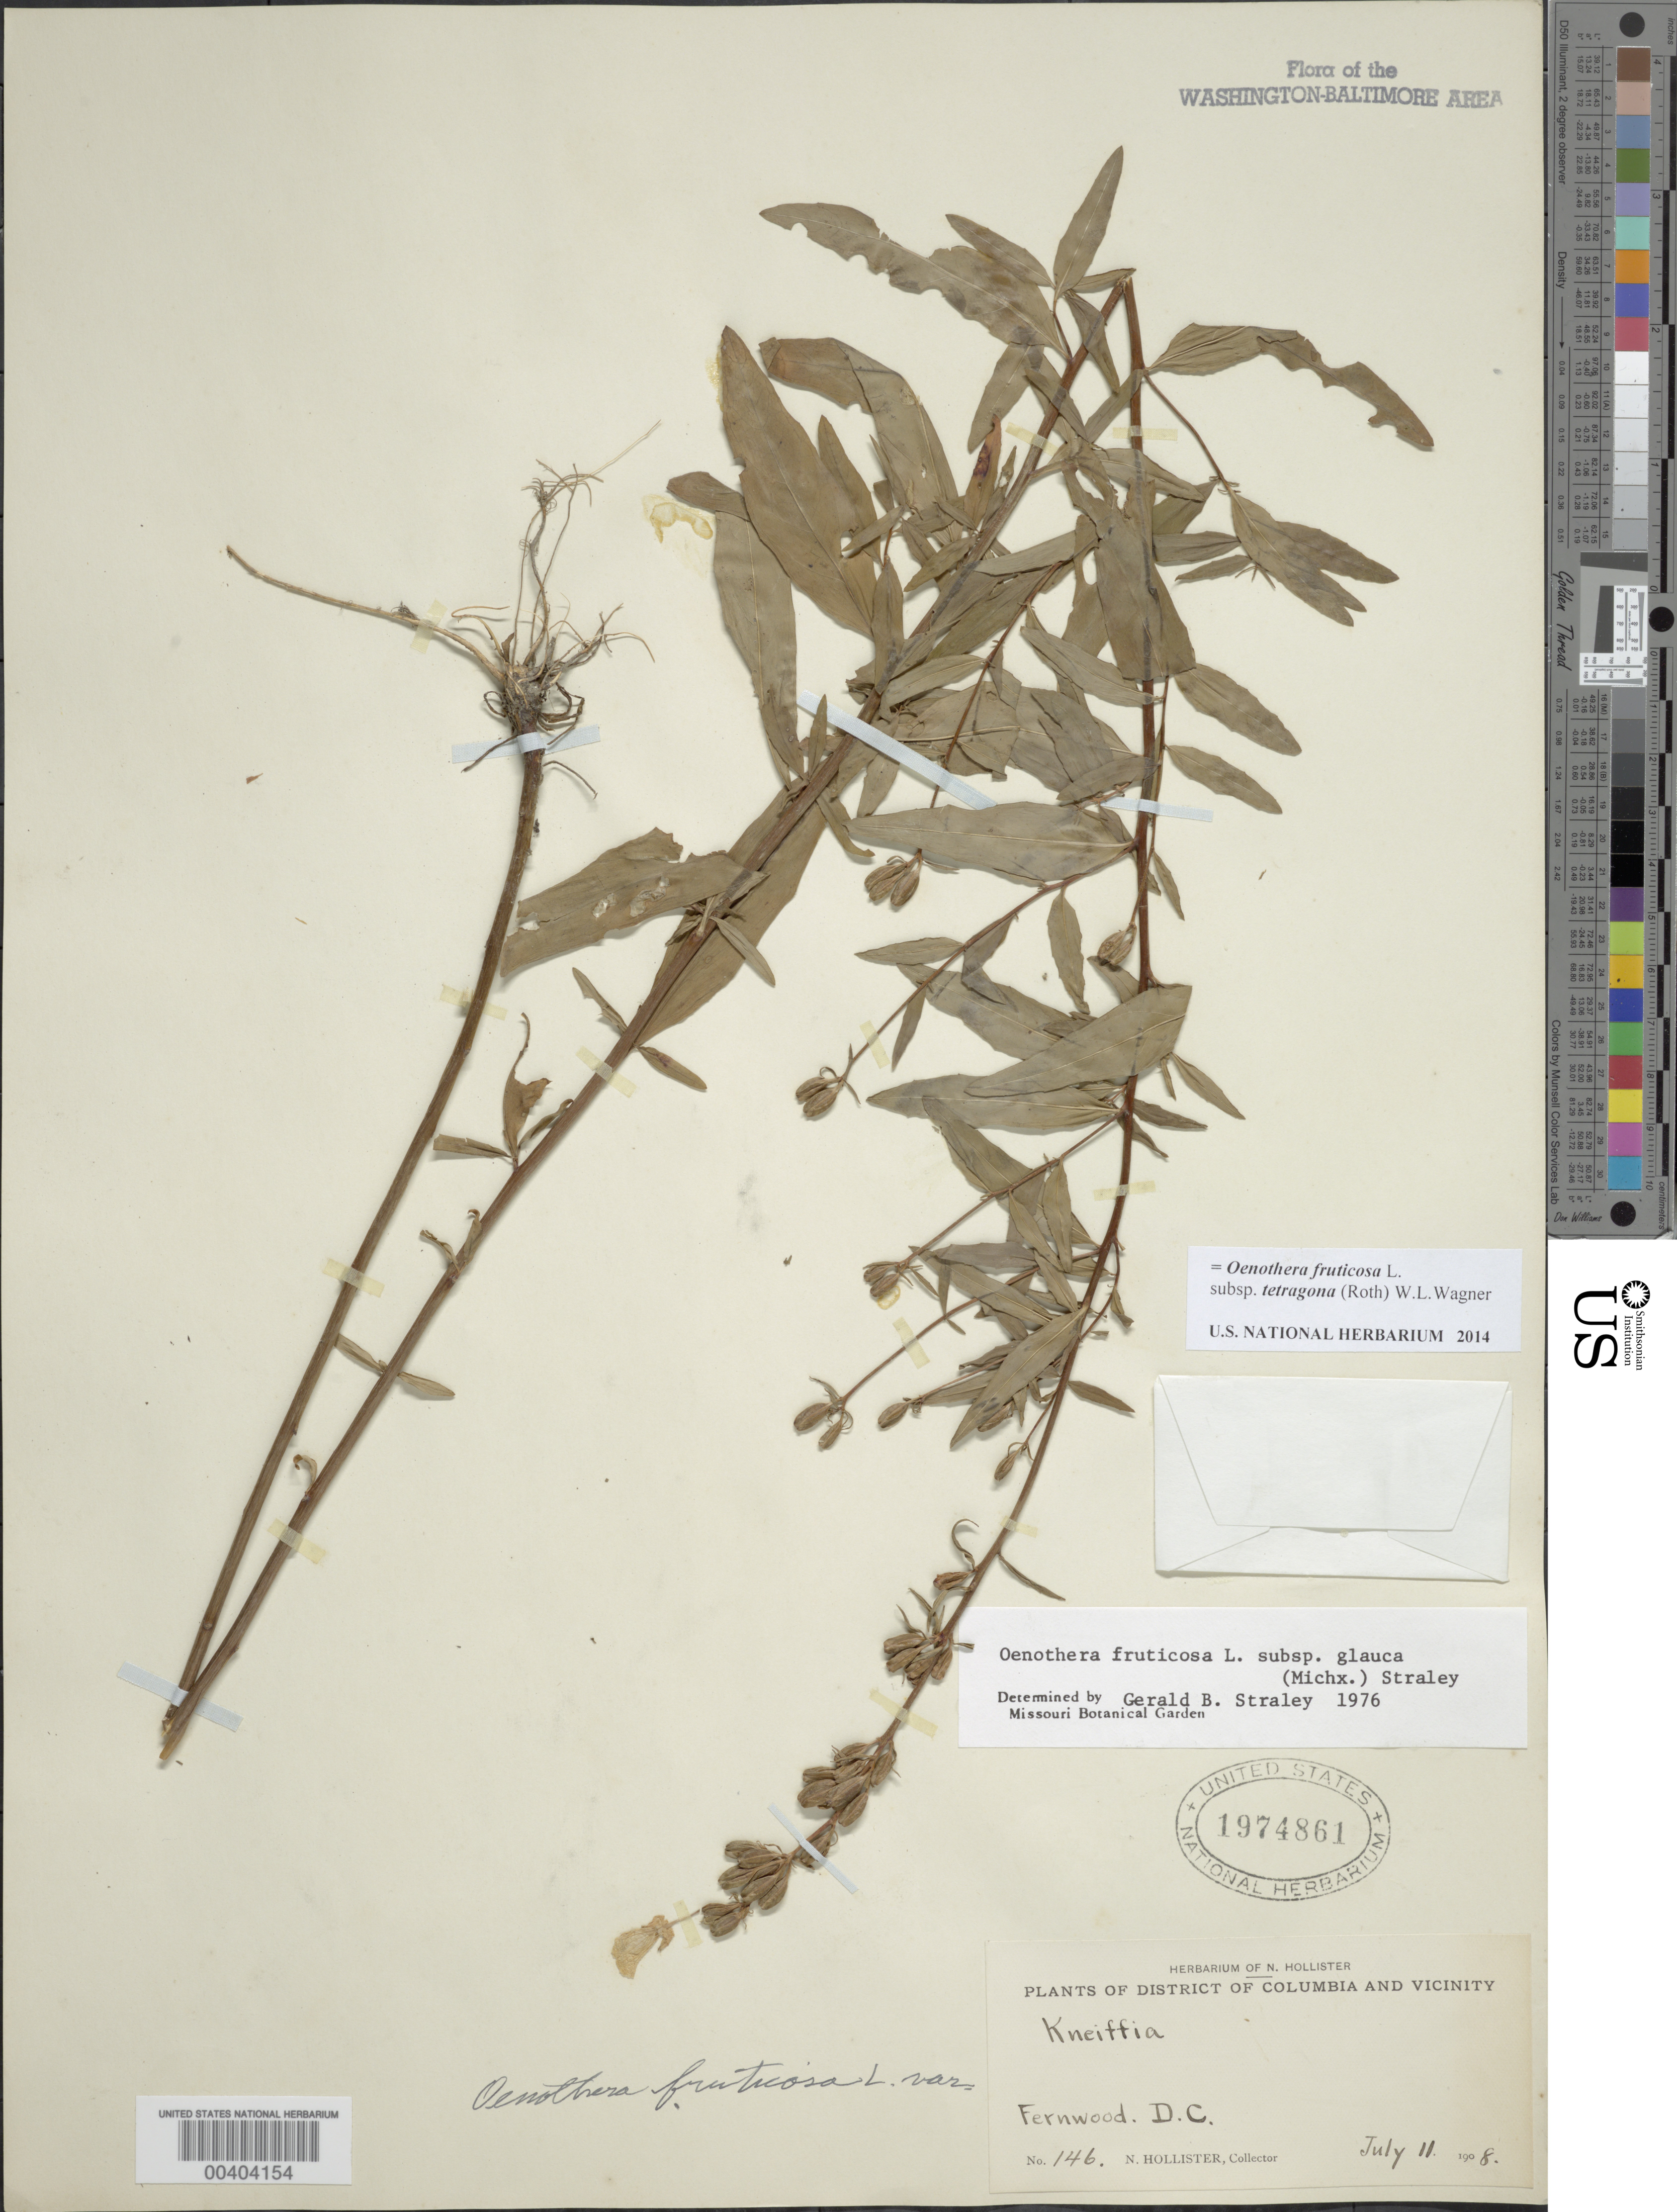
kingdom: Plantae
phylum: Tracheophyta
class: Magnoliopsida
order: Myrtales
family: Onagraceae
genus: Oenothera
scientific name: Oenothera fruticosa subsp. tetragona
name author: (Roth) W.L. Wagner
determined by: Wagner, W. L., (BOT), Smithsonian Institution - National Museum of Natural History (UNITED STATES)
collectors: N. Hollister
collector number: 146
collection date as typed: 11 Jul 1908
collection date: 1908-07-11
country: United States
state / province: District of Columbia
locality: Fernwood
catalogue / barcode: US 1974861